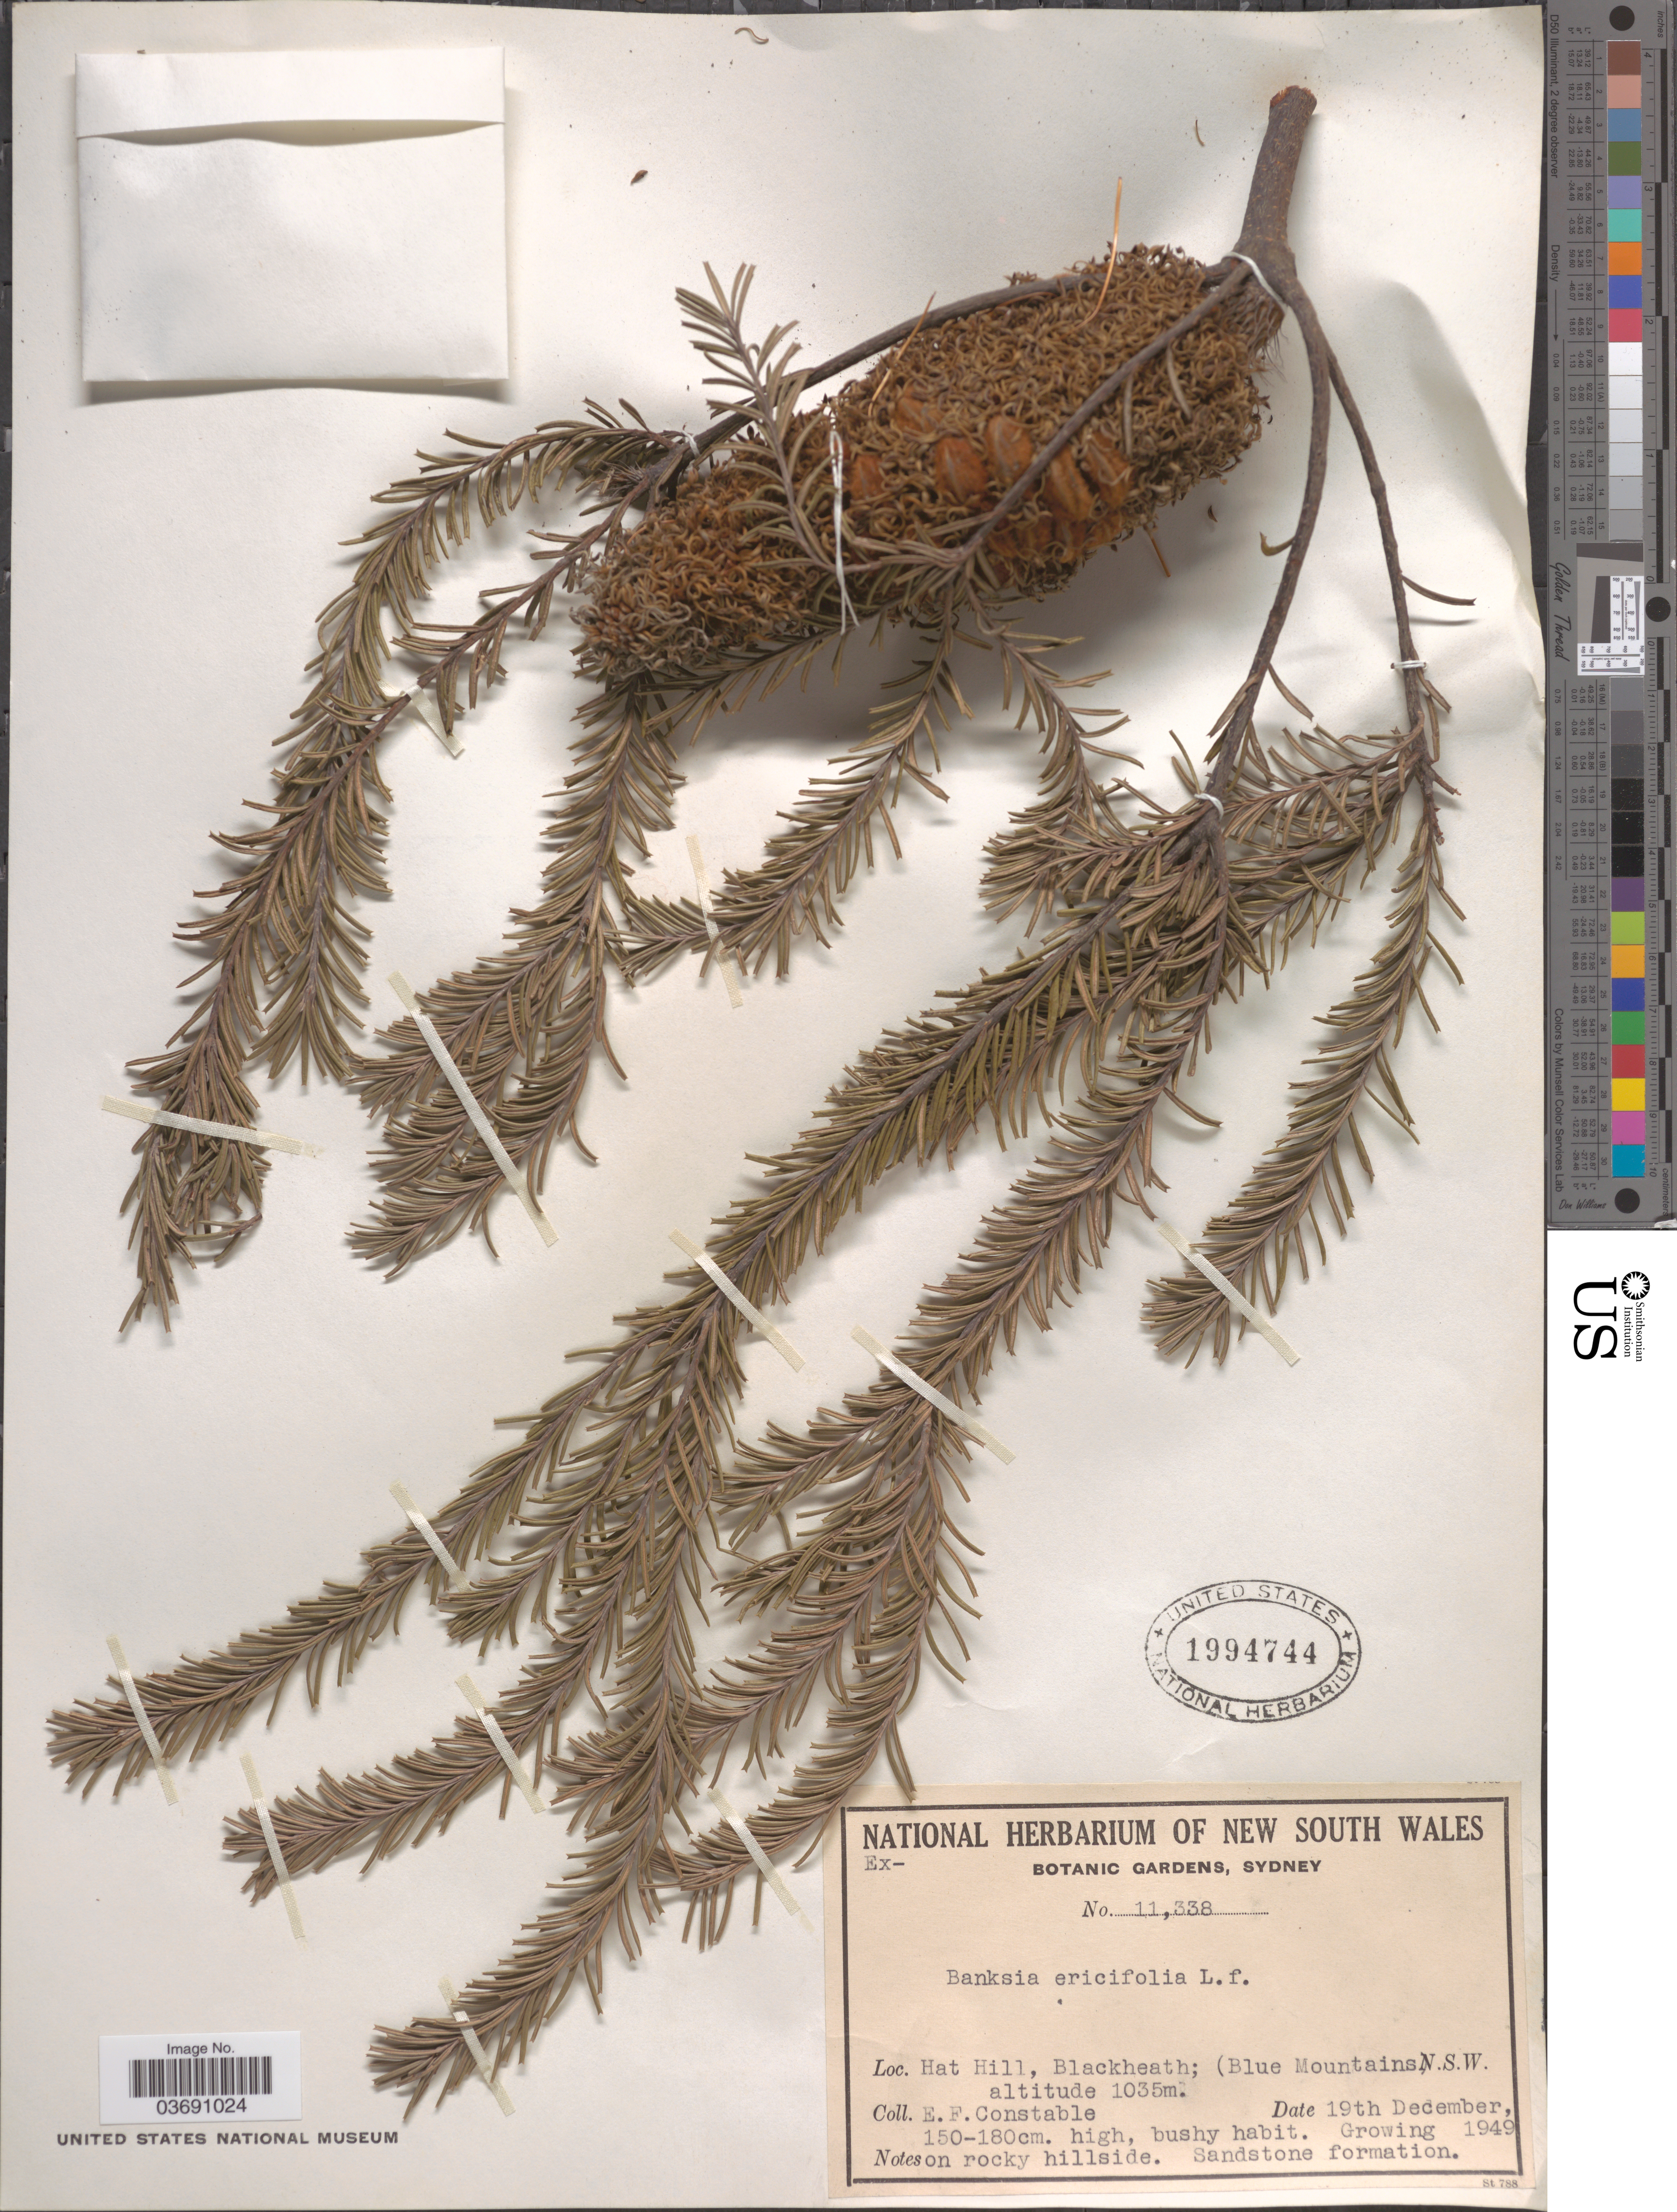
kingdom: Plantae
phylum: Tracheophyta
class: Magnoliopsida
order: Proteales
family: Proteaceae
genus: Banksia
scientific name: Banksia ericifolia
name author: L. f.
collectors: E. F. Constable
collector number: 11338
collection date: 1949-12-19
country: Australia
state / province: New South Wales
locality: Hat Hill, Blackheath; (Blue Mountains).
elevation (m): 1035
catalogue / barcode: US 1994744